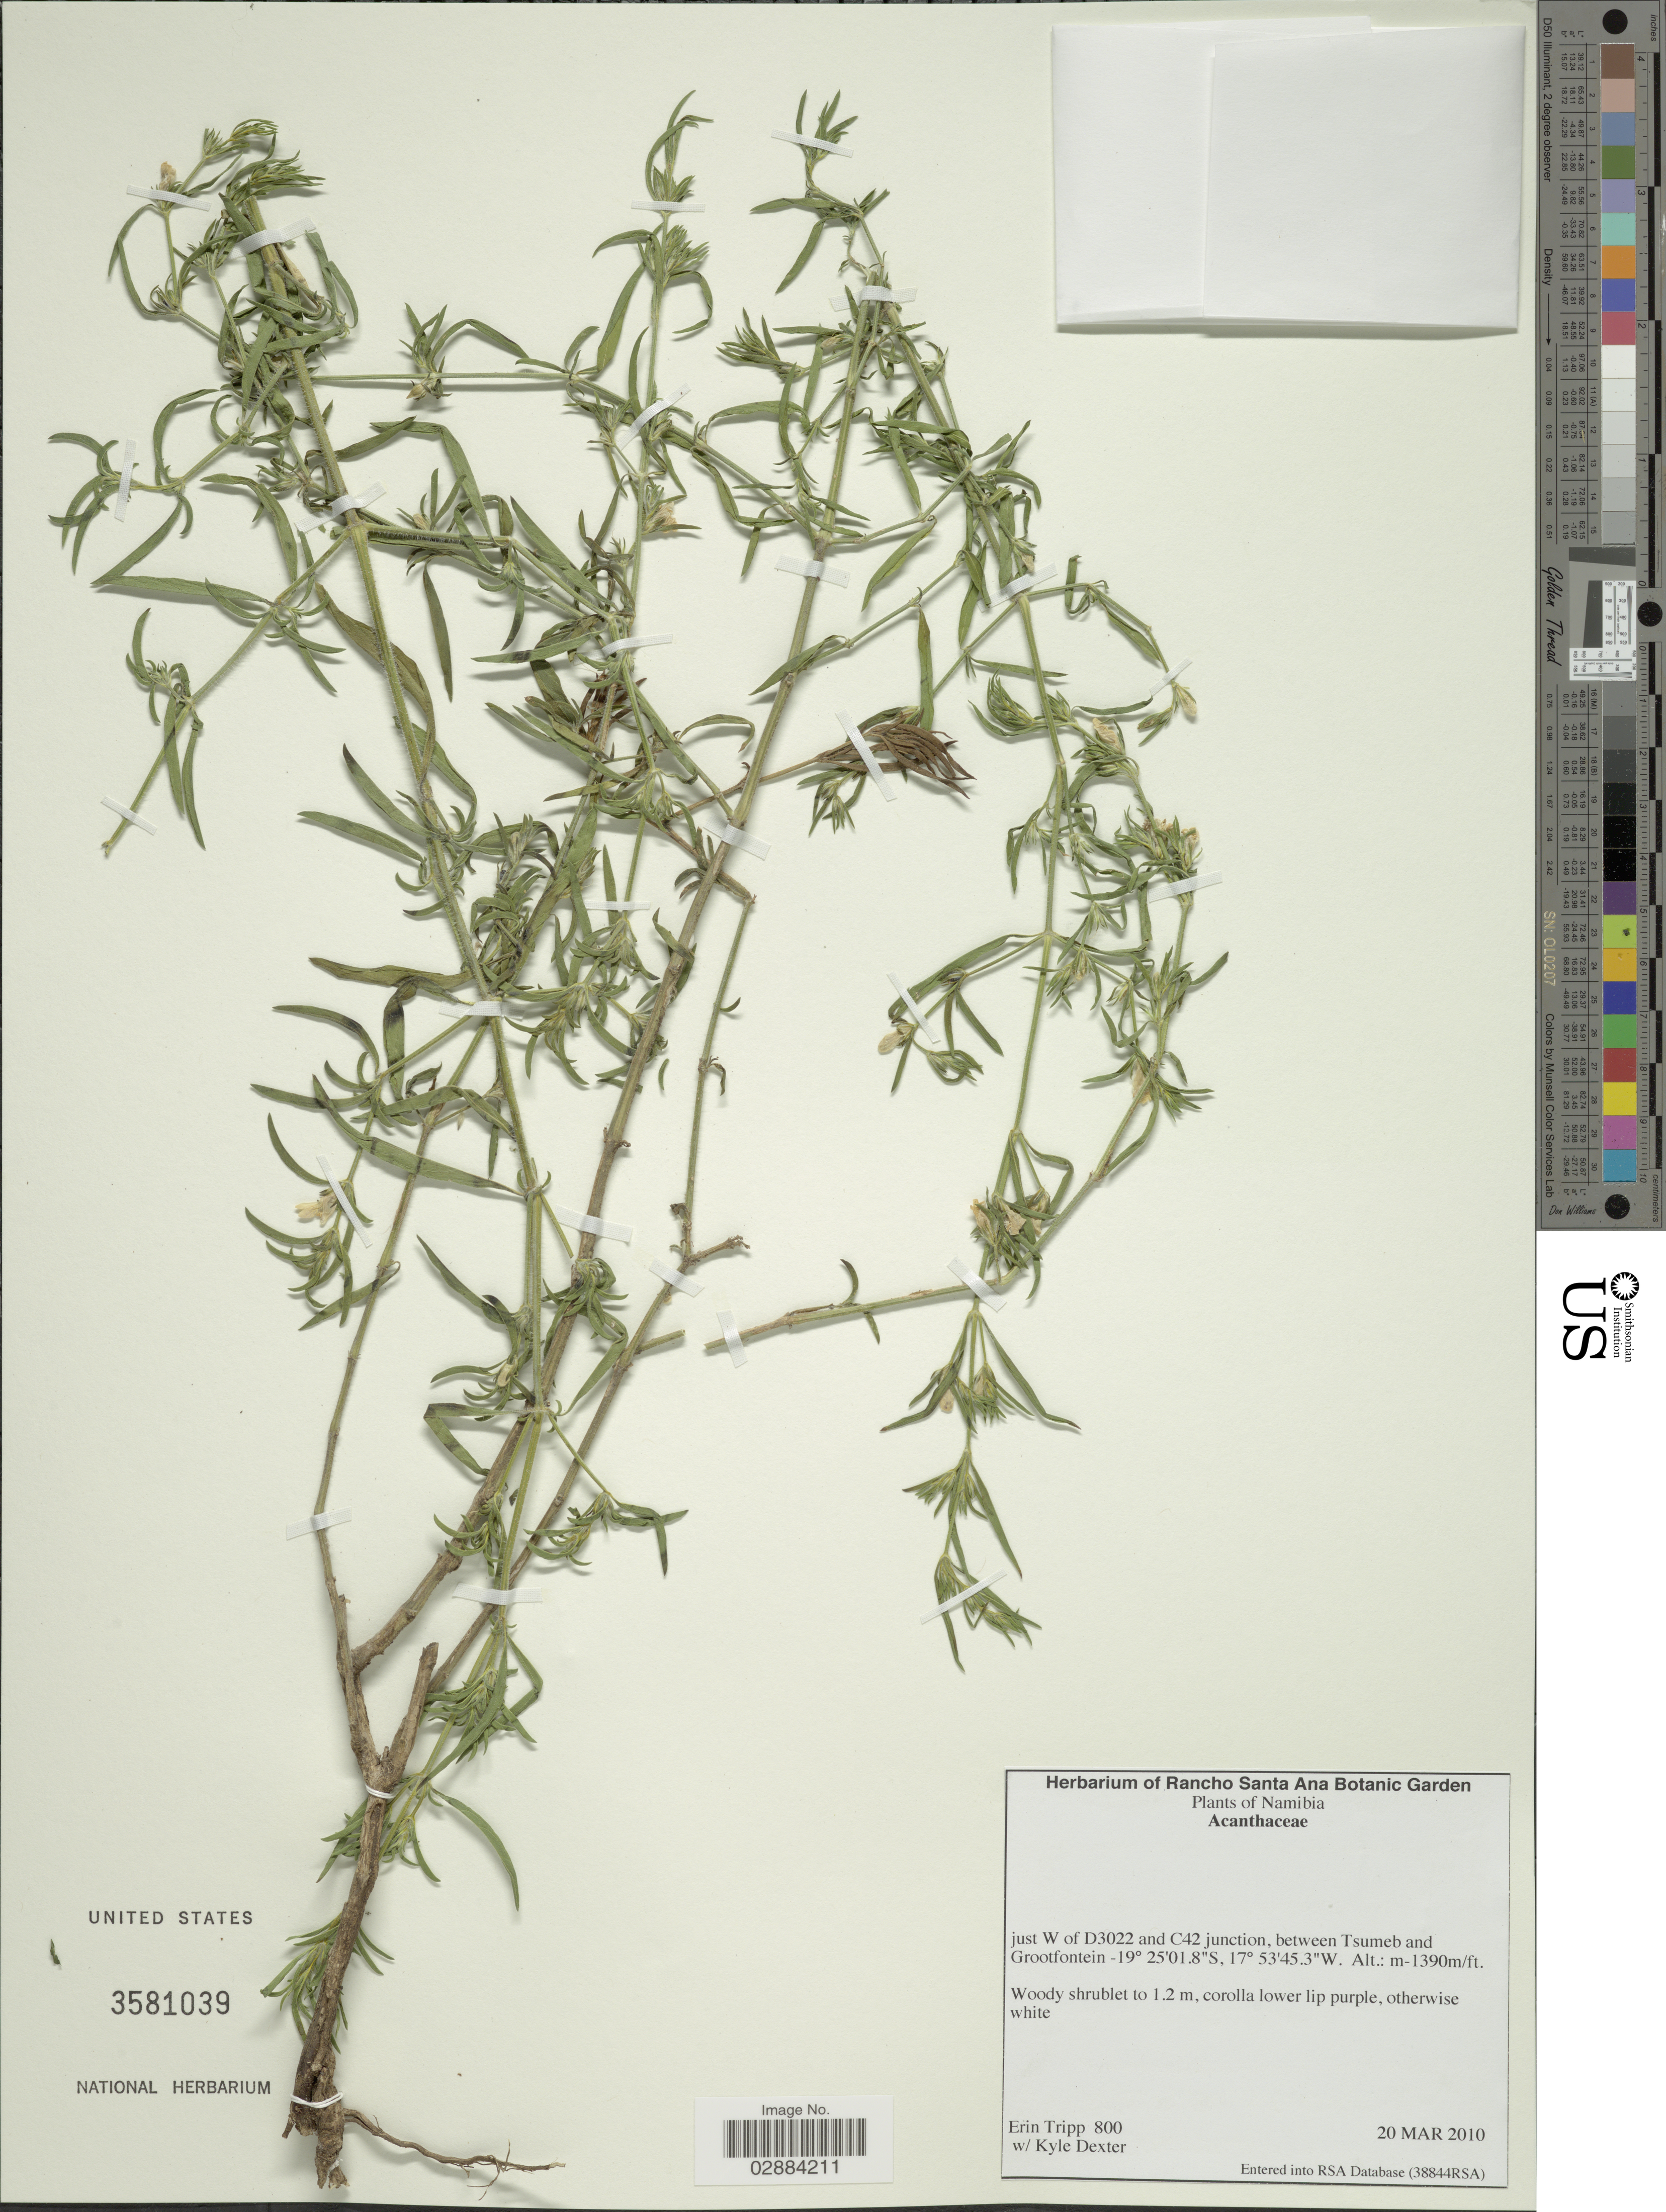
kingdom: Plantae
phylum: Tracheophyta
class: Magnoliopsida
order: Lamiales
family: Acanthaceae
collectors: E. Tripp & K. Dexter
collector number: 800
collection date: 2010-03-20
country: Namibia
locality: Just W of D3022 and C42 junction, between Tsumeb and Grootfontein.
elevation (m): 1390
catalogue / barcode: US 3581039